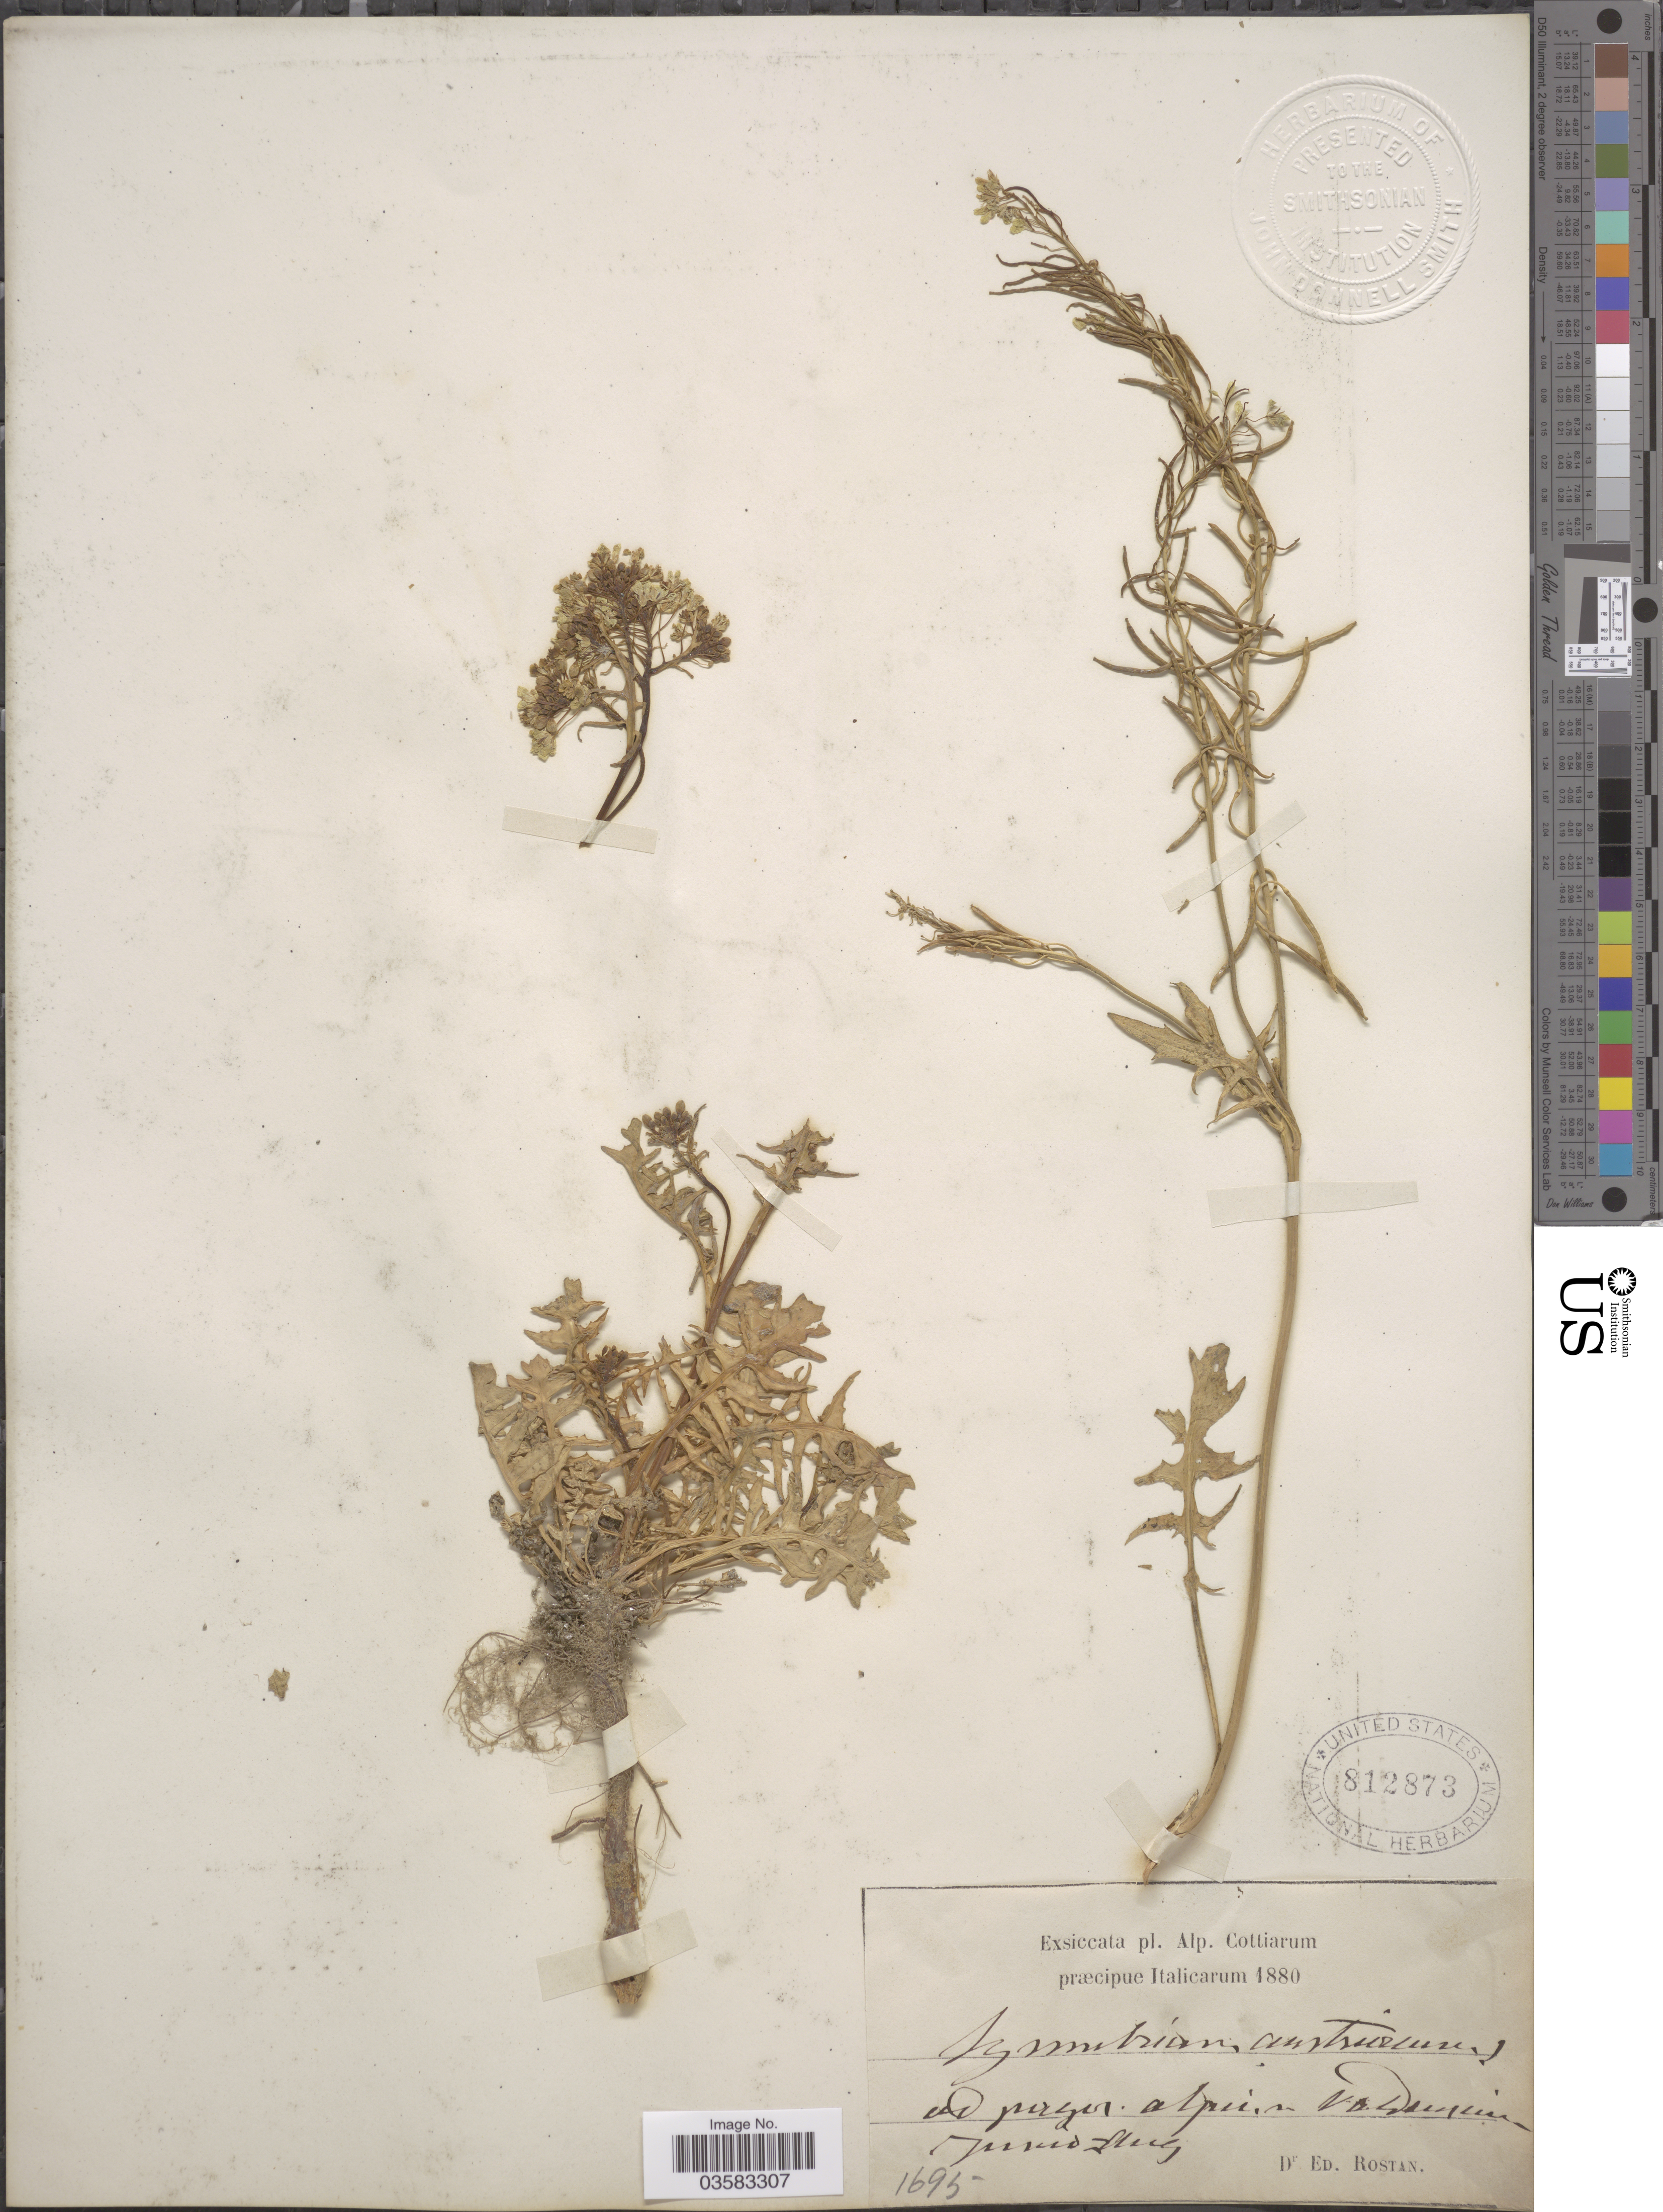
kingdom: Plantae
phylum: Tracheophyta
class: Magnoliopsida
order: Brassicales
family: Brassicaceae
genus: Sisymbrium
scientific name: Sisymbrium austriacum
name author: Jacq.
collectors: E. Rostan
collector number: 1695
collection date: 1880-06/1880-08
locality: Ad pager Apuin VaDuquin. [interpreted]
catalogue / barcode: US 812873